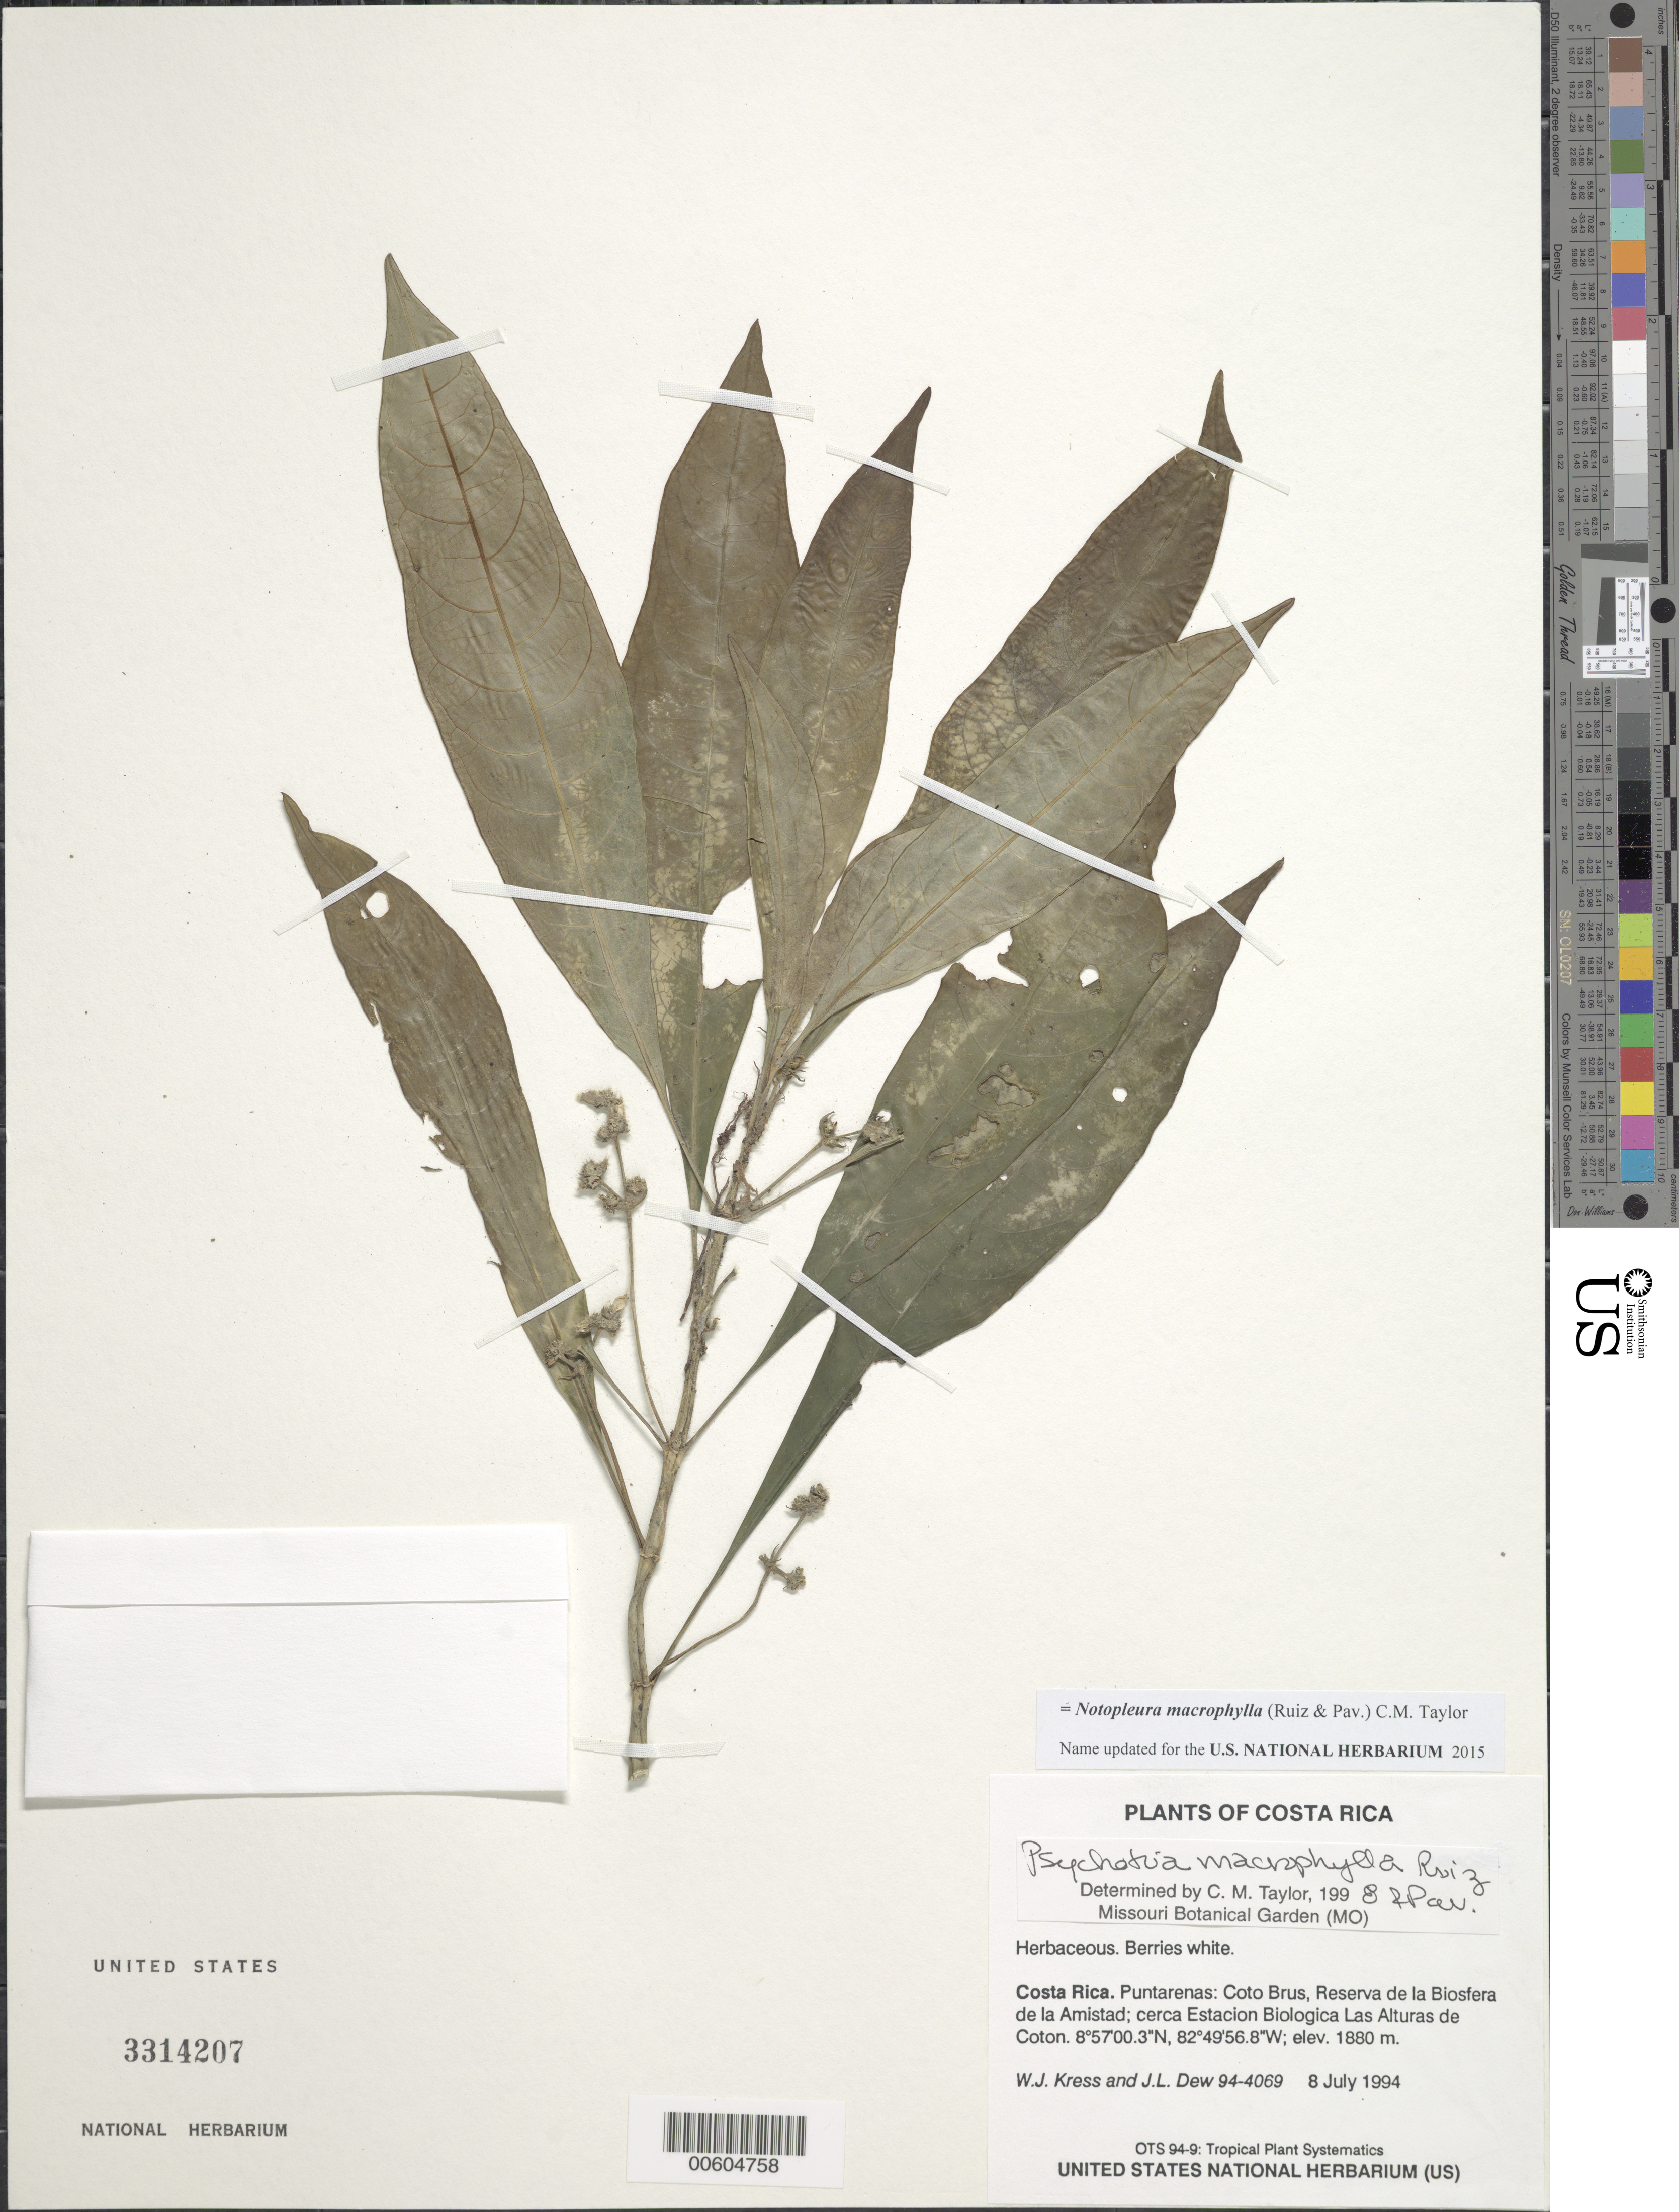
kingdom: Plantae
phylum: Tracheophyta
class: Magnoliopsida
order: Gentianales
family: Rubiaceae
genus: Psychotria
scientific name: Psychotria macrophylla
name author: Ruiz & Pav.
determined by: Taylor, Charlotte M.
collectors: W. J. Kress & J. L. Dew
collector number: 94-4069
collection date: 1994-07-08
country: Costa Rica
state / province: Puntarenas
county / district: Coto Brus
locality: Reserva de la Biosfera de la Amistad; cerca Estacion Biologica Las Alturas de Coton.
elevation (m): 1880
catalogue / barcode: US 3314207